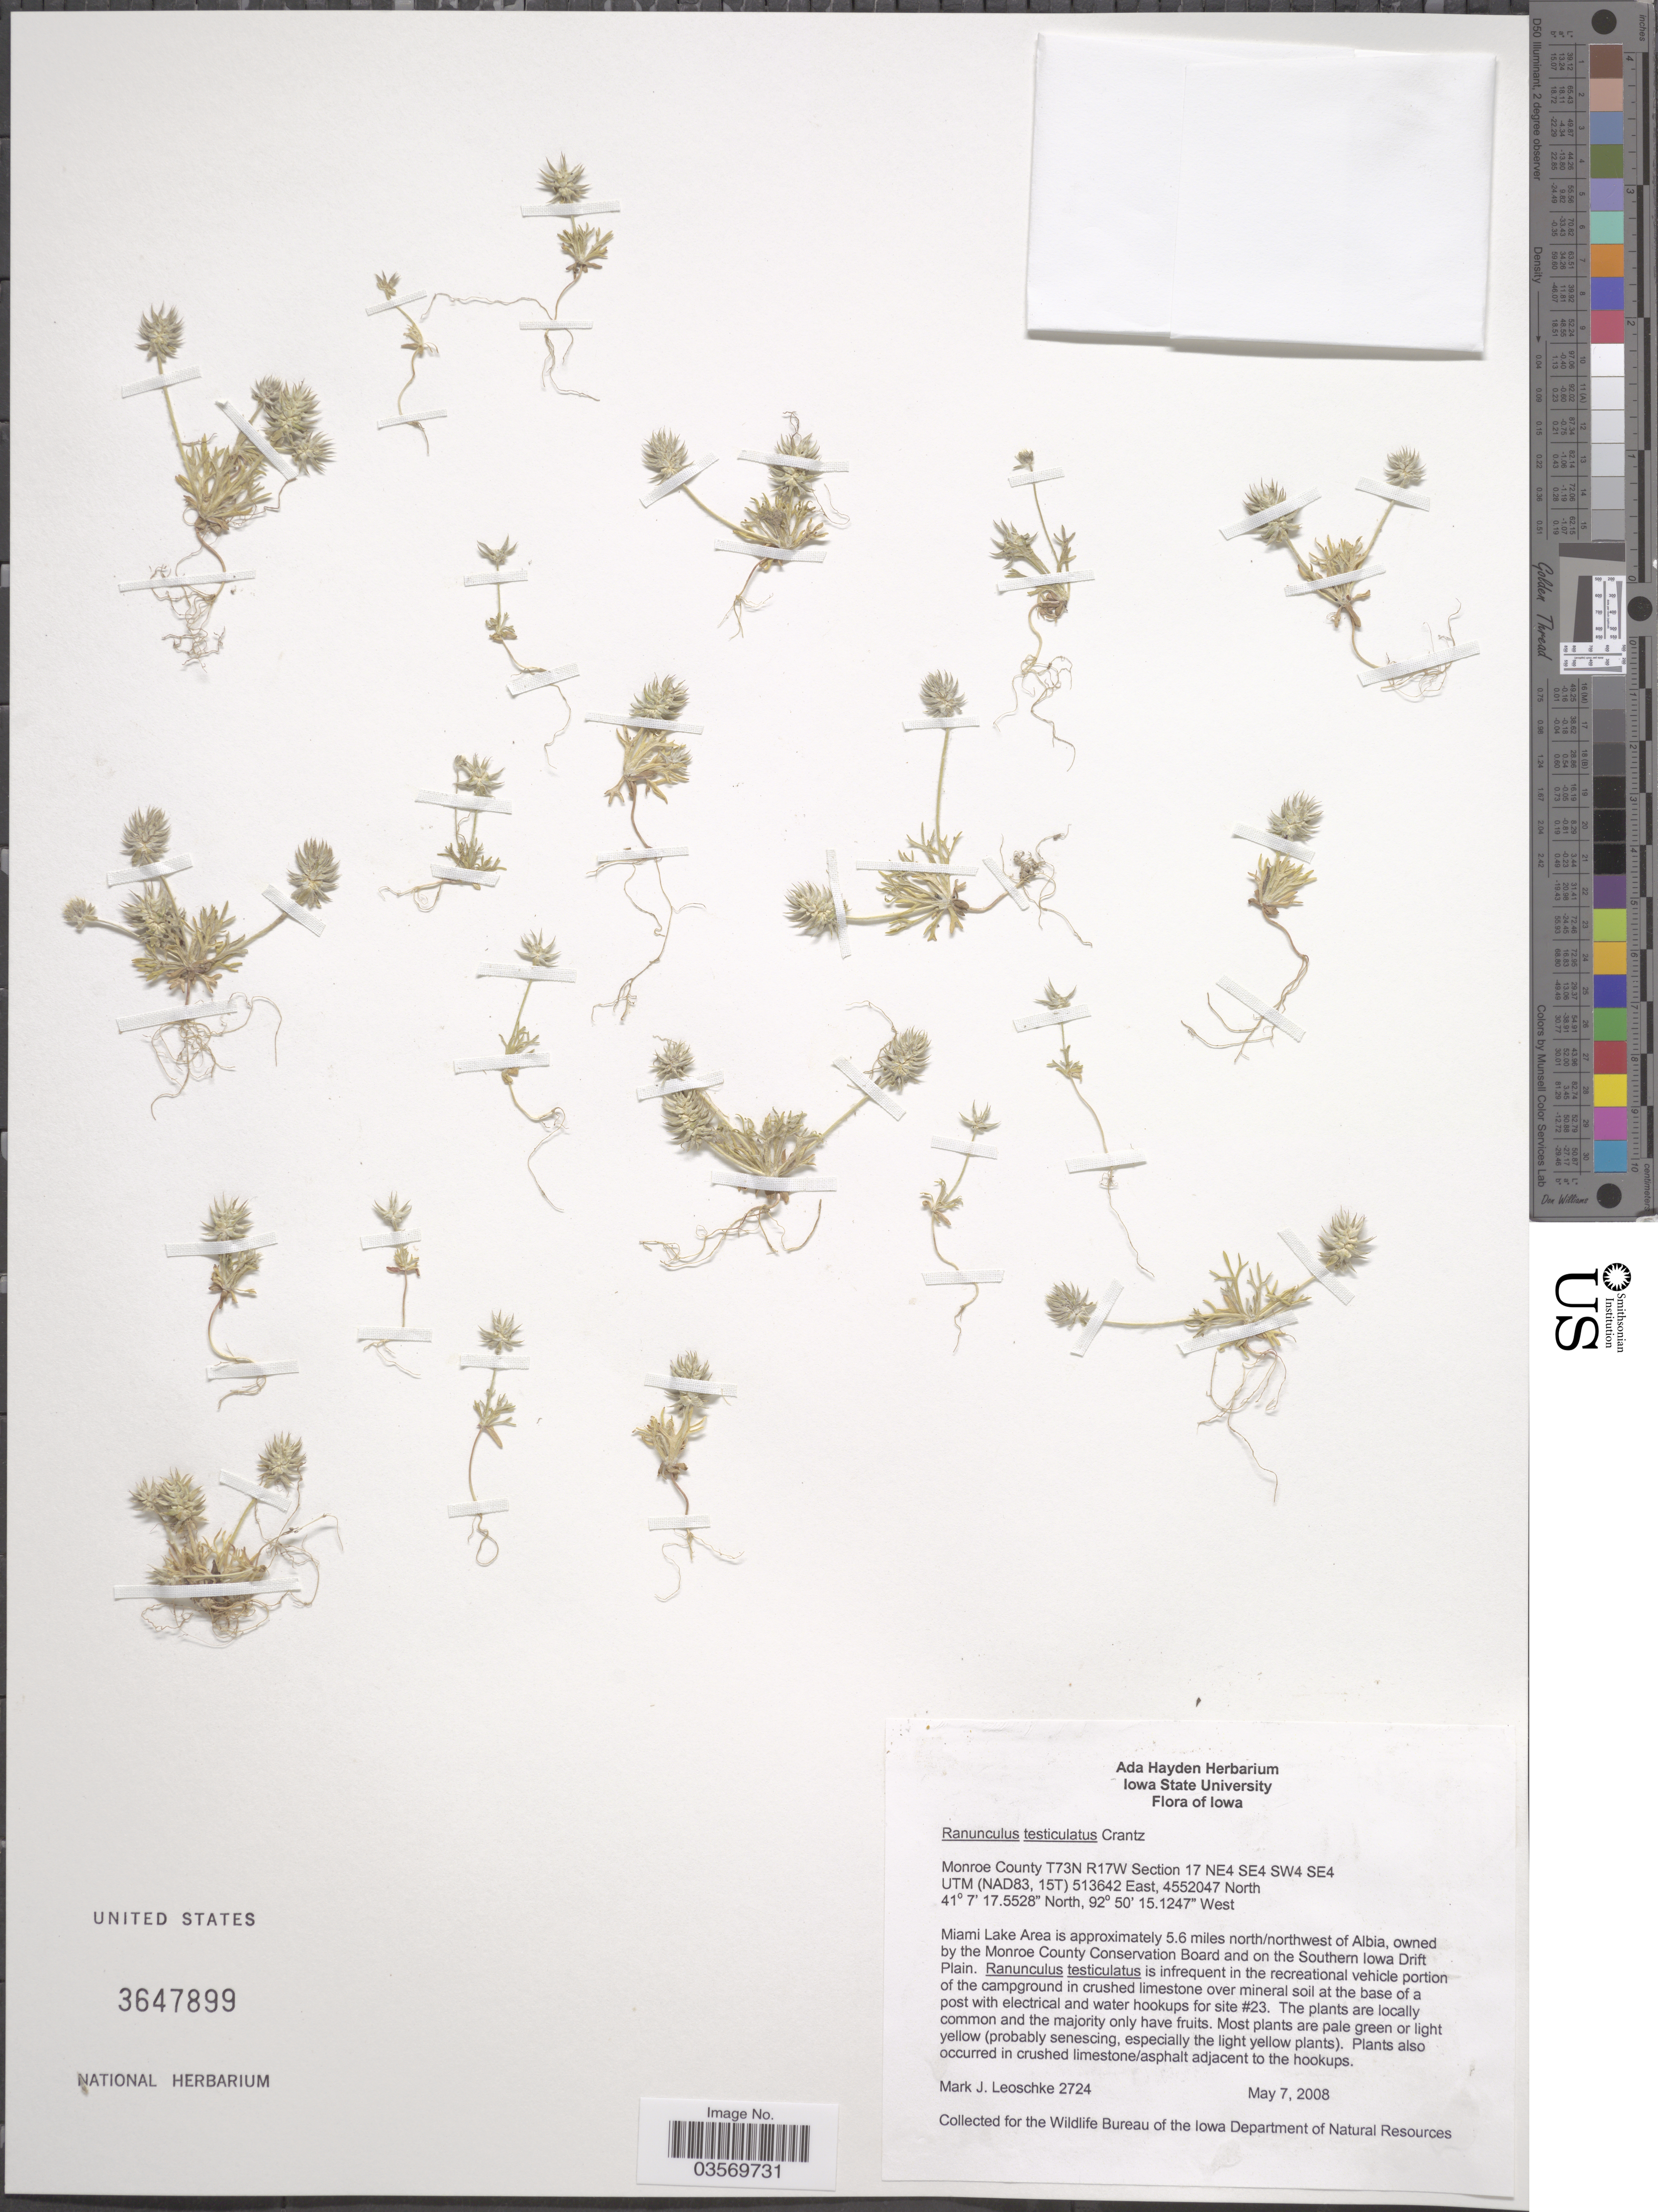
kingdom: Plantae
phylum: Tracheophyta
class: Magnoliopsida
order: Ranunculales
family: Ranunculaceae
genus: Ranunculus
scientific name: Ranunculus testiculatus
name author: Crantz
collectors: M. J. Leoschke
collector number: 2724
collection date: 2008-05-07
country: United States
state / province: Iowa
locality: Monroe County T73N R17W Section 17 NE4 SE4 SW4 SE4 UTM (NAD83, 15T) 513642 East, 4552047 North. Miami Lake Area is approximately 5.6 miles north/northwest of Albia, owned by the Monroe County Conservation Board and on the Southern Iowa Drift Plain.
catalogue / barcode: US 3647899